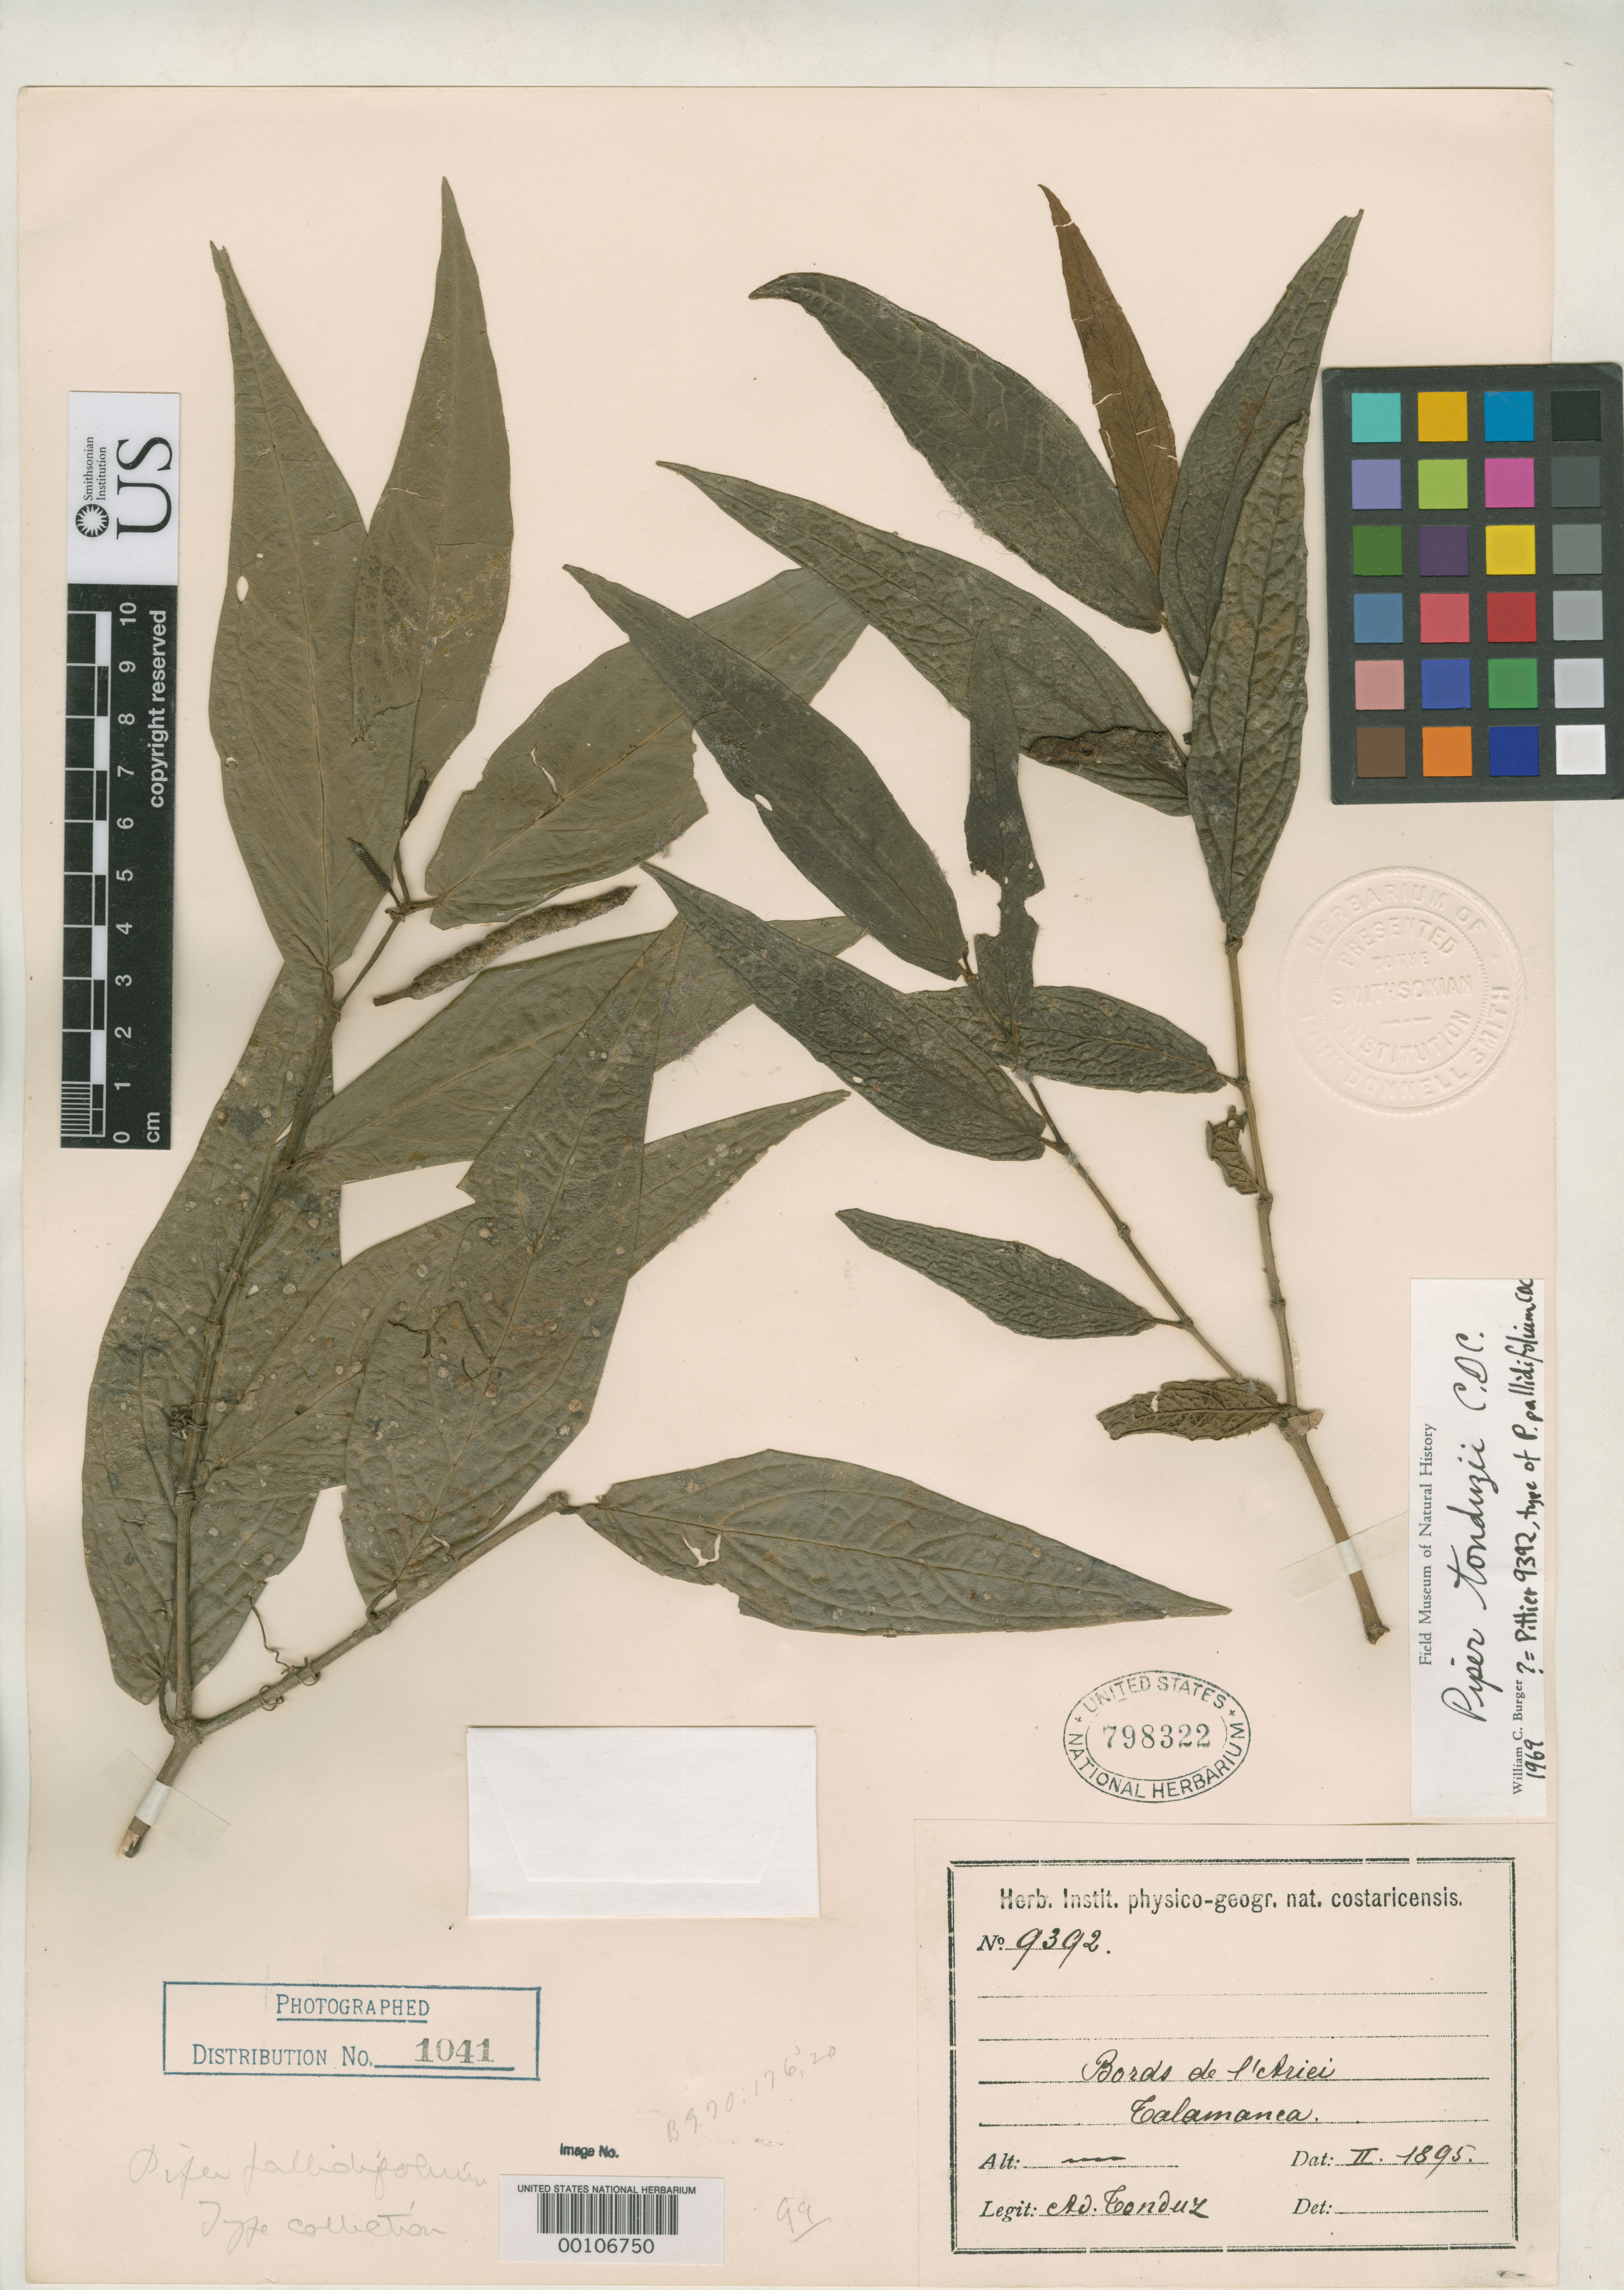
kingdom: Plantae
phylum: Tracheophyta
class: Magnoliopsida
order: Piperales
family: Piperaceae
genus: Piper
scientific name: Piper pallidifolium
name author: C. DC.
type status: Isotype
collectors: H. F. Pittier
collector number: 9392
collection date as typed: Feb 1895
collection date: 1895-02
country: Costa Rica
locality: Talamanca, bords de l'Ariei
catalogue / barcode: US 798322